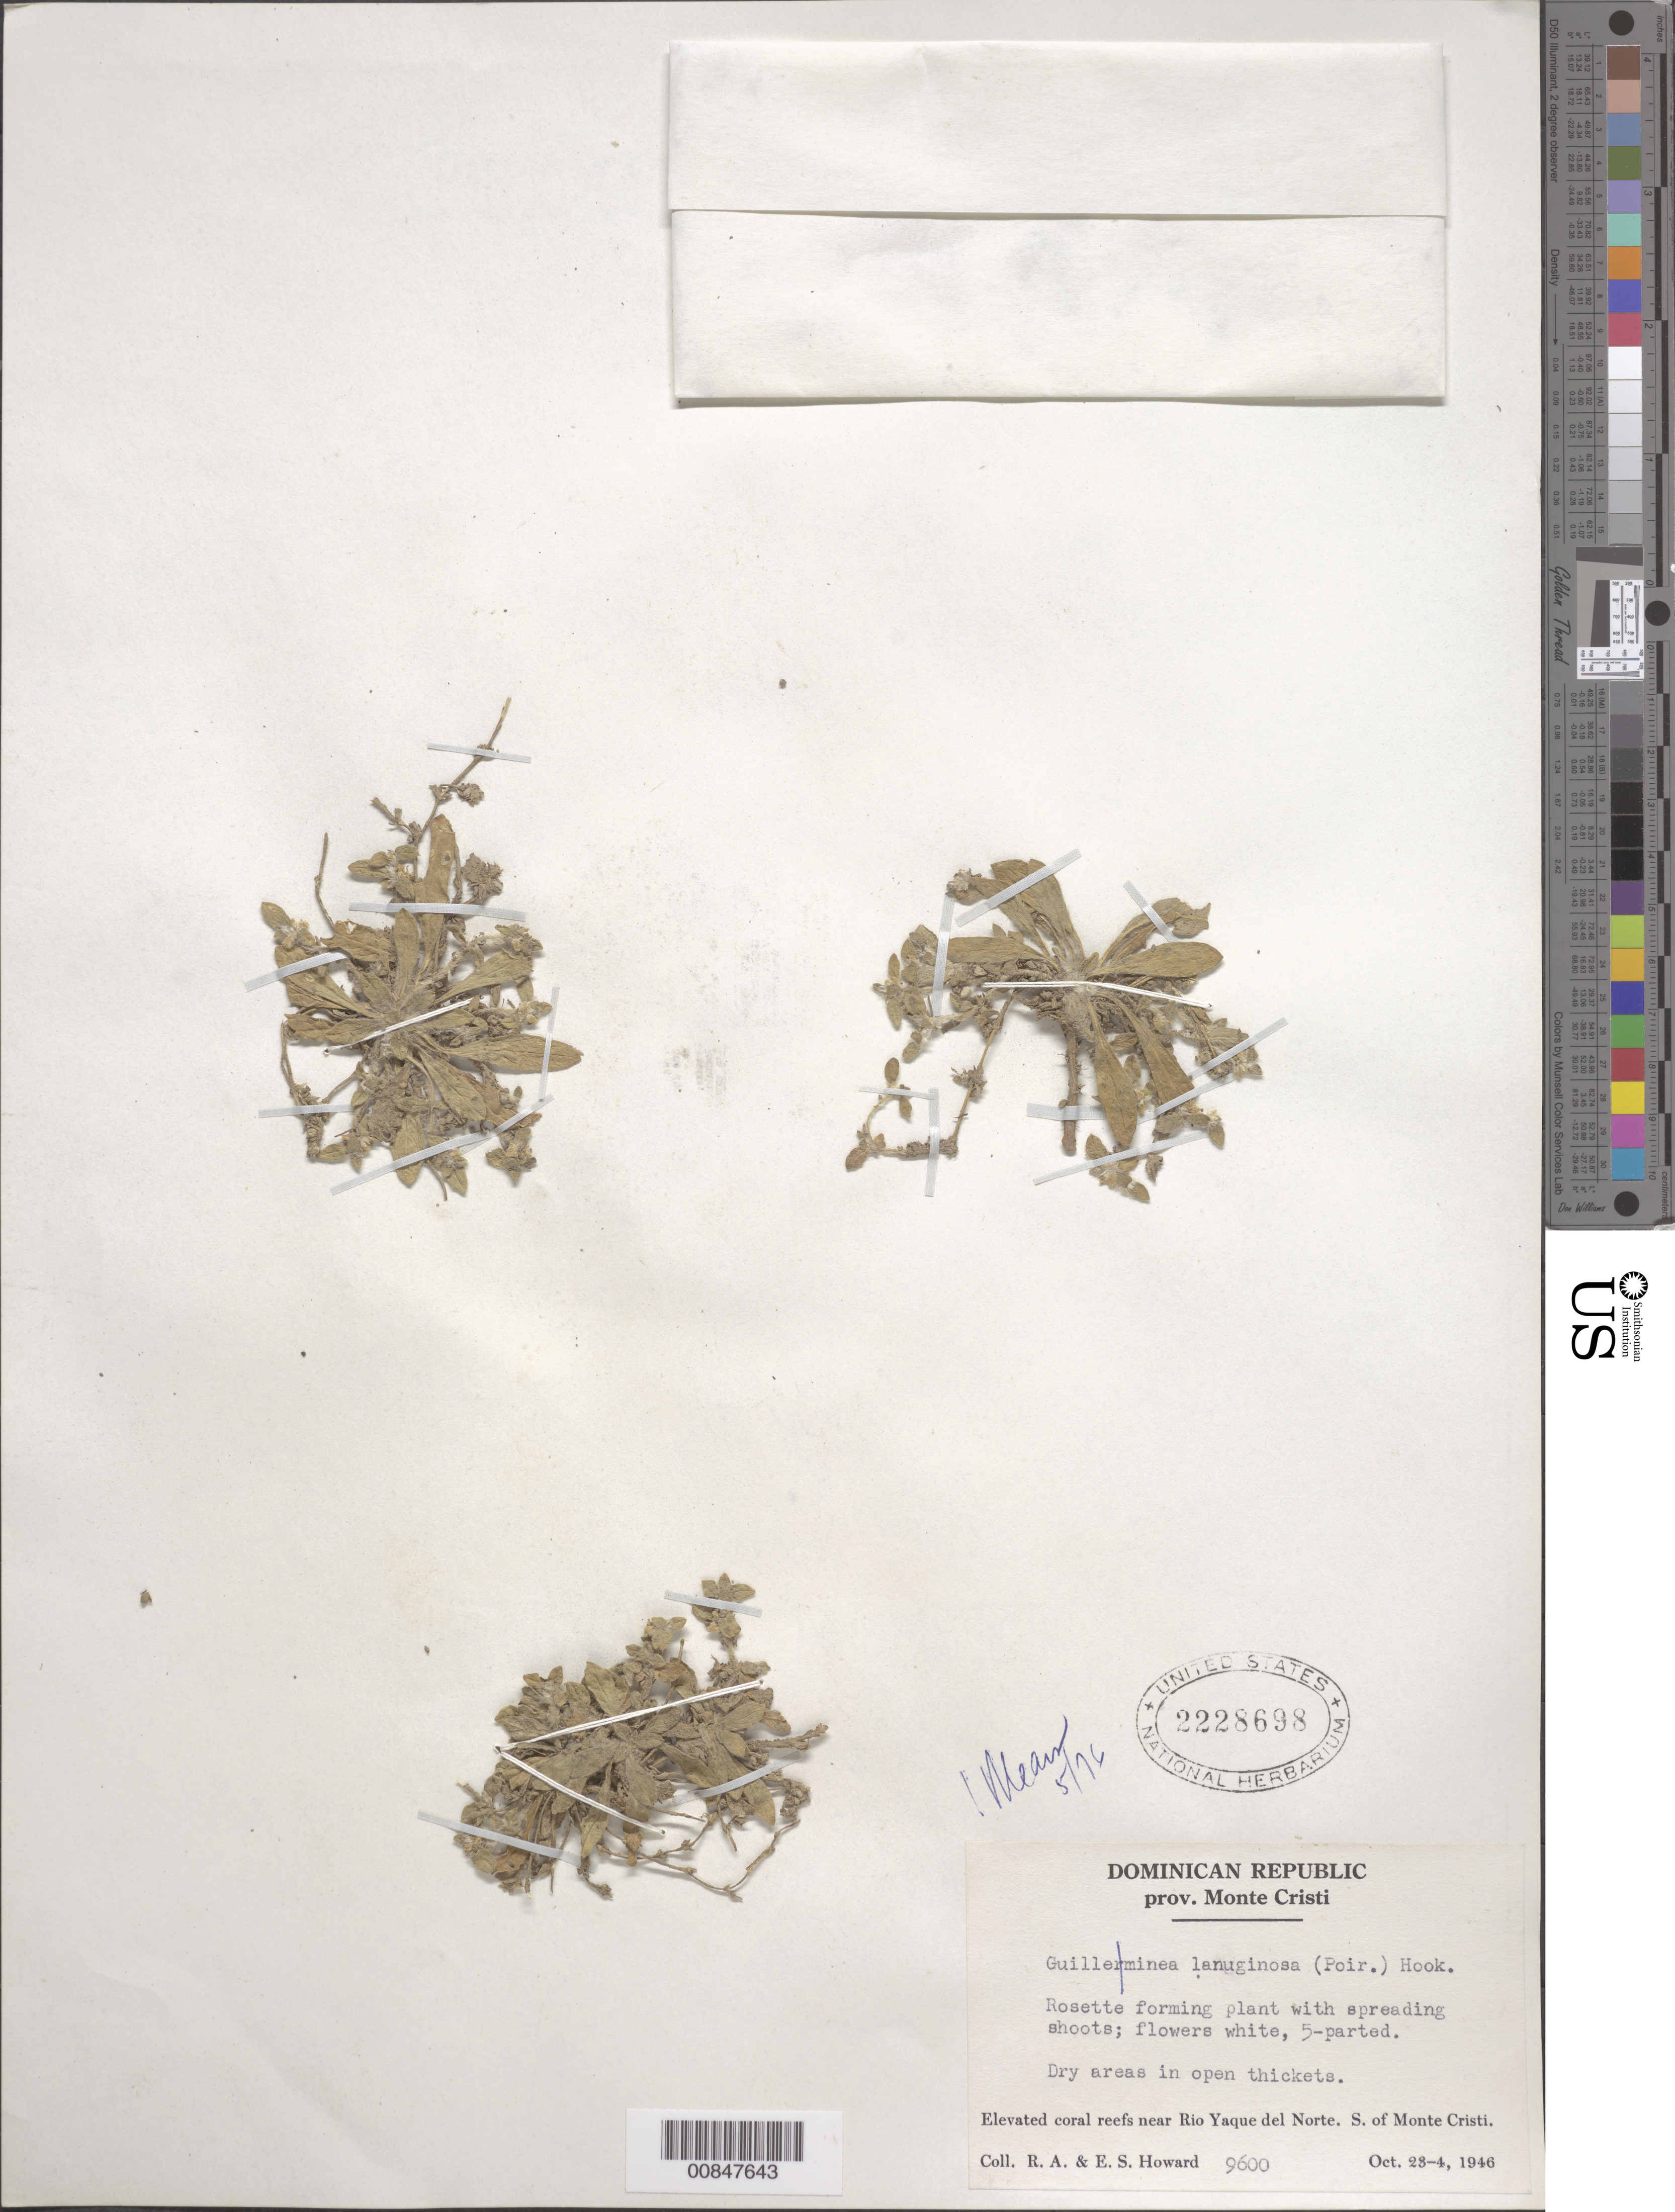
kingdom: Plantae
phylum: Tracheophyta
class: Magnoliopsida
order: Caryophyllales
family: Amaranthaceae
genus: Guilleminea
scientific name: Guilleminea lanuginosa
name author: (Poir.) Benth. & Hook. f.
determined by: Mears, --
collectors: R. A. Howard & E. S. Howard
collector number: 9600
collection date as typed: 23 Oct 1946 to 24 Oct 1946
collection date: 1946-10-23/1946-10-24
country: Dominican Republic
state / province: Monte Cristi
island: Hispaniola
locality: Near Río Yaque del Norte. S. of Monte Cristi.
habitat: Dry areas in open thickets. Elevated coral reefs near river.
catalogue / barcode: US 2228698